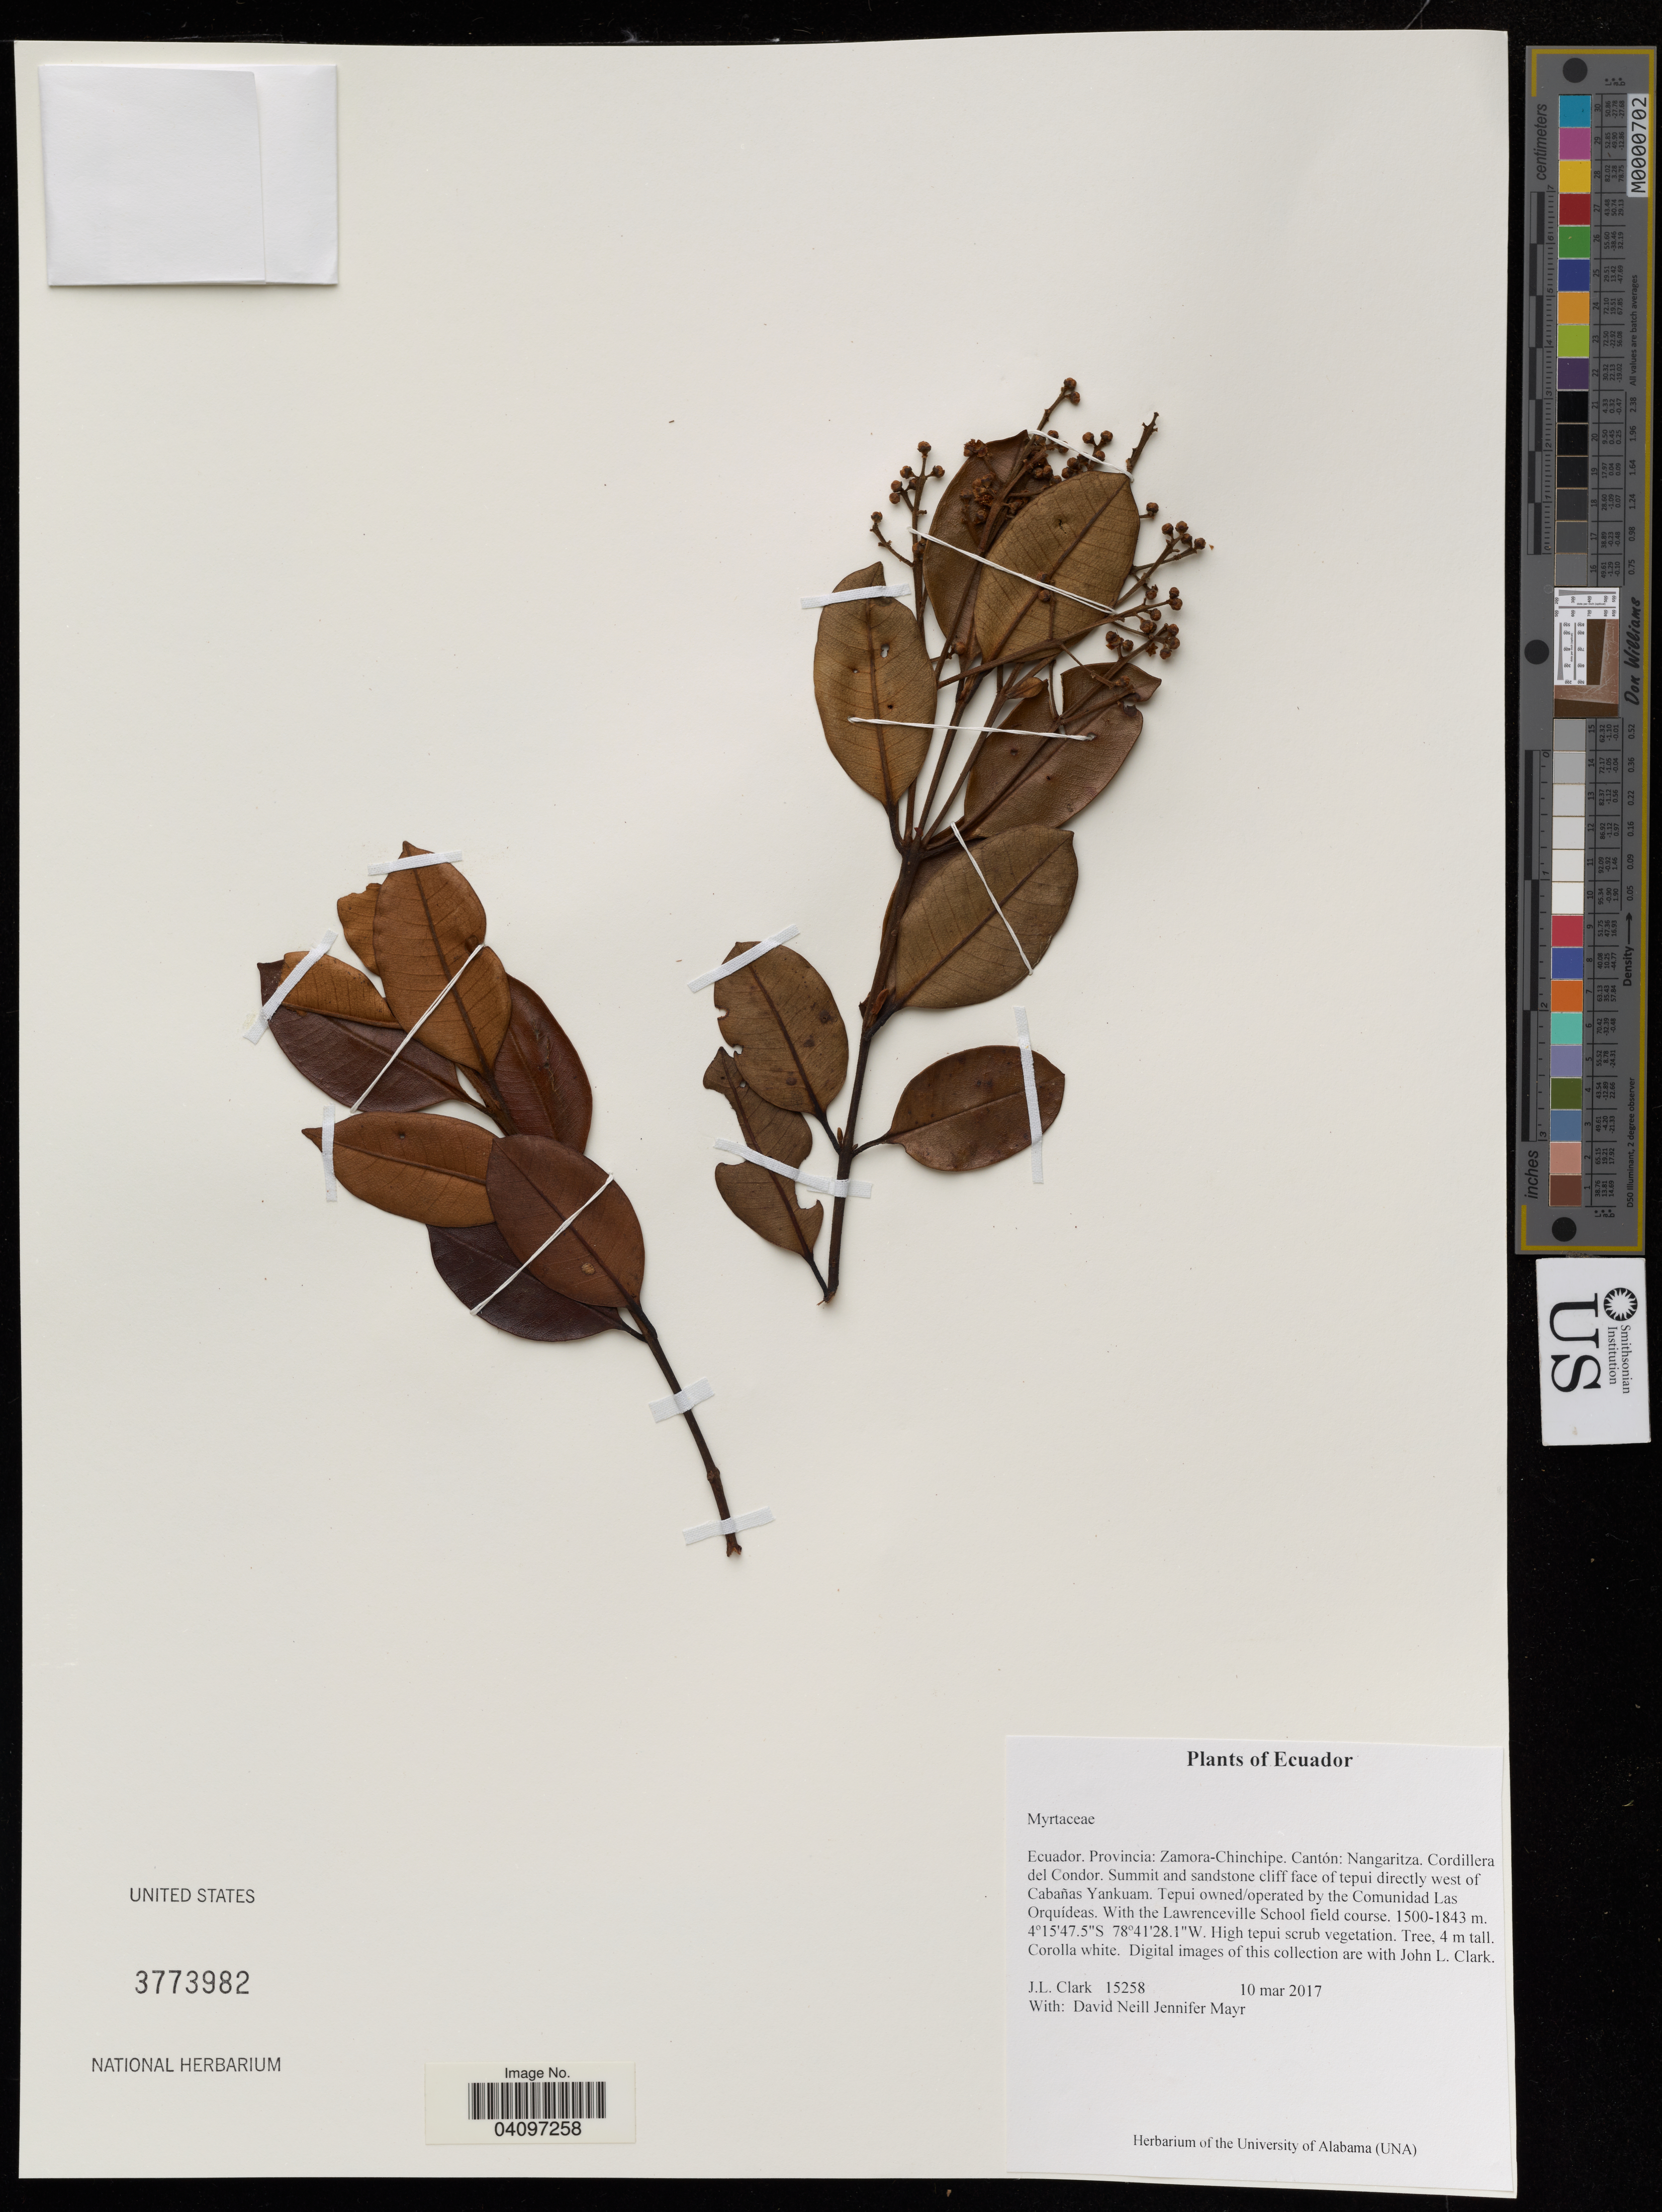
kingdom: Plantae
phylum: Tracheophyta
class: Magnoliopsida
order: Myrtales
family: Myrtaceae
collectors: J. Clark, D. Neill & J. Mayr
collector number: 15258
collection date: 2017-03-10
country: Ecuador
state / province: Zamora-Chinchipe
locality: Cantón: Nangaritza. Cordillera del Condor. Summit and sandstone cliff face of tepui directly west of Cabañas Yankuam. Tepui owned/operated by the Comunidad Las Orquídeas. With the Lawrenceville School field course.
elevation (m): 1500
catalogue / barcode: US 3773982